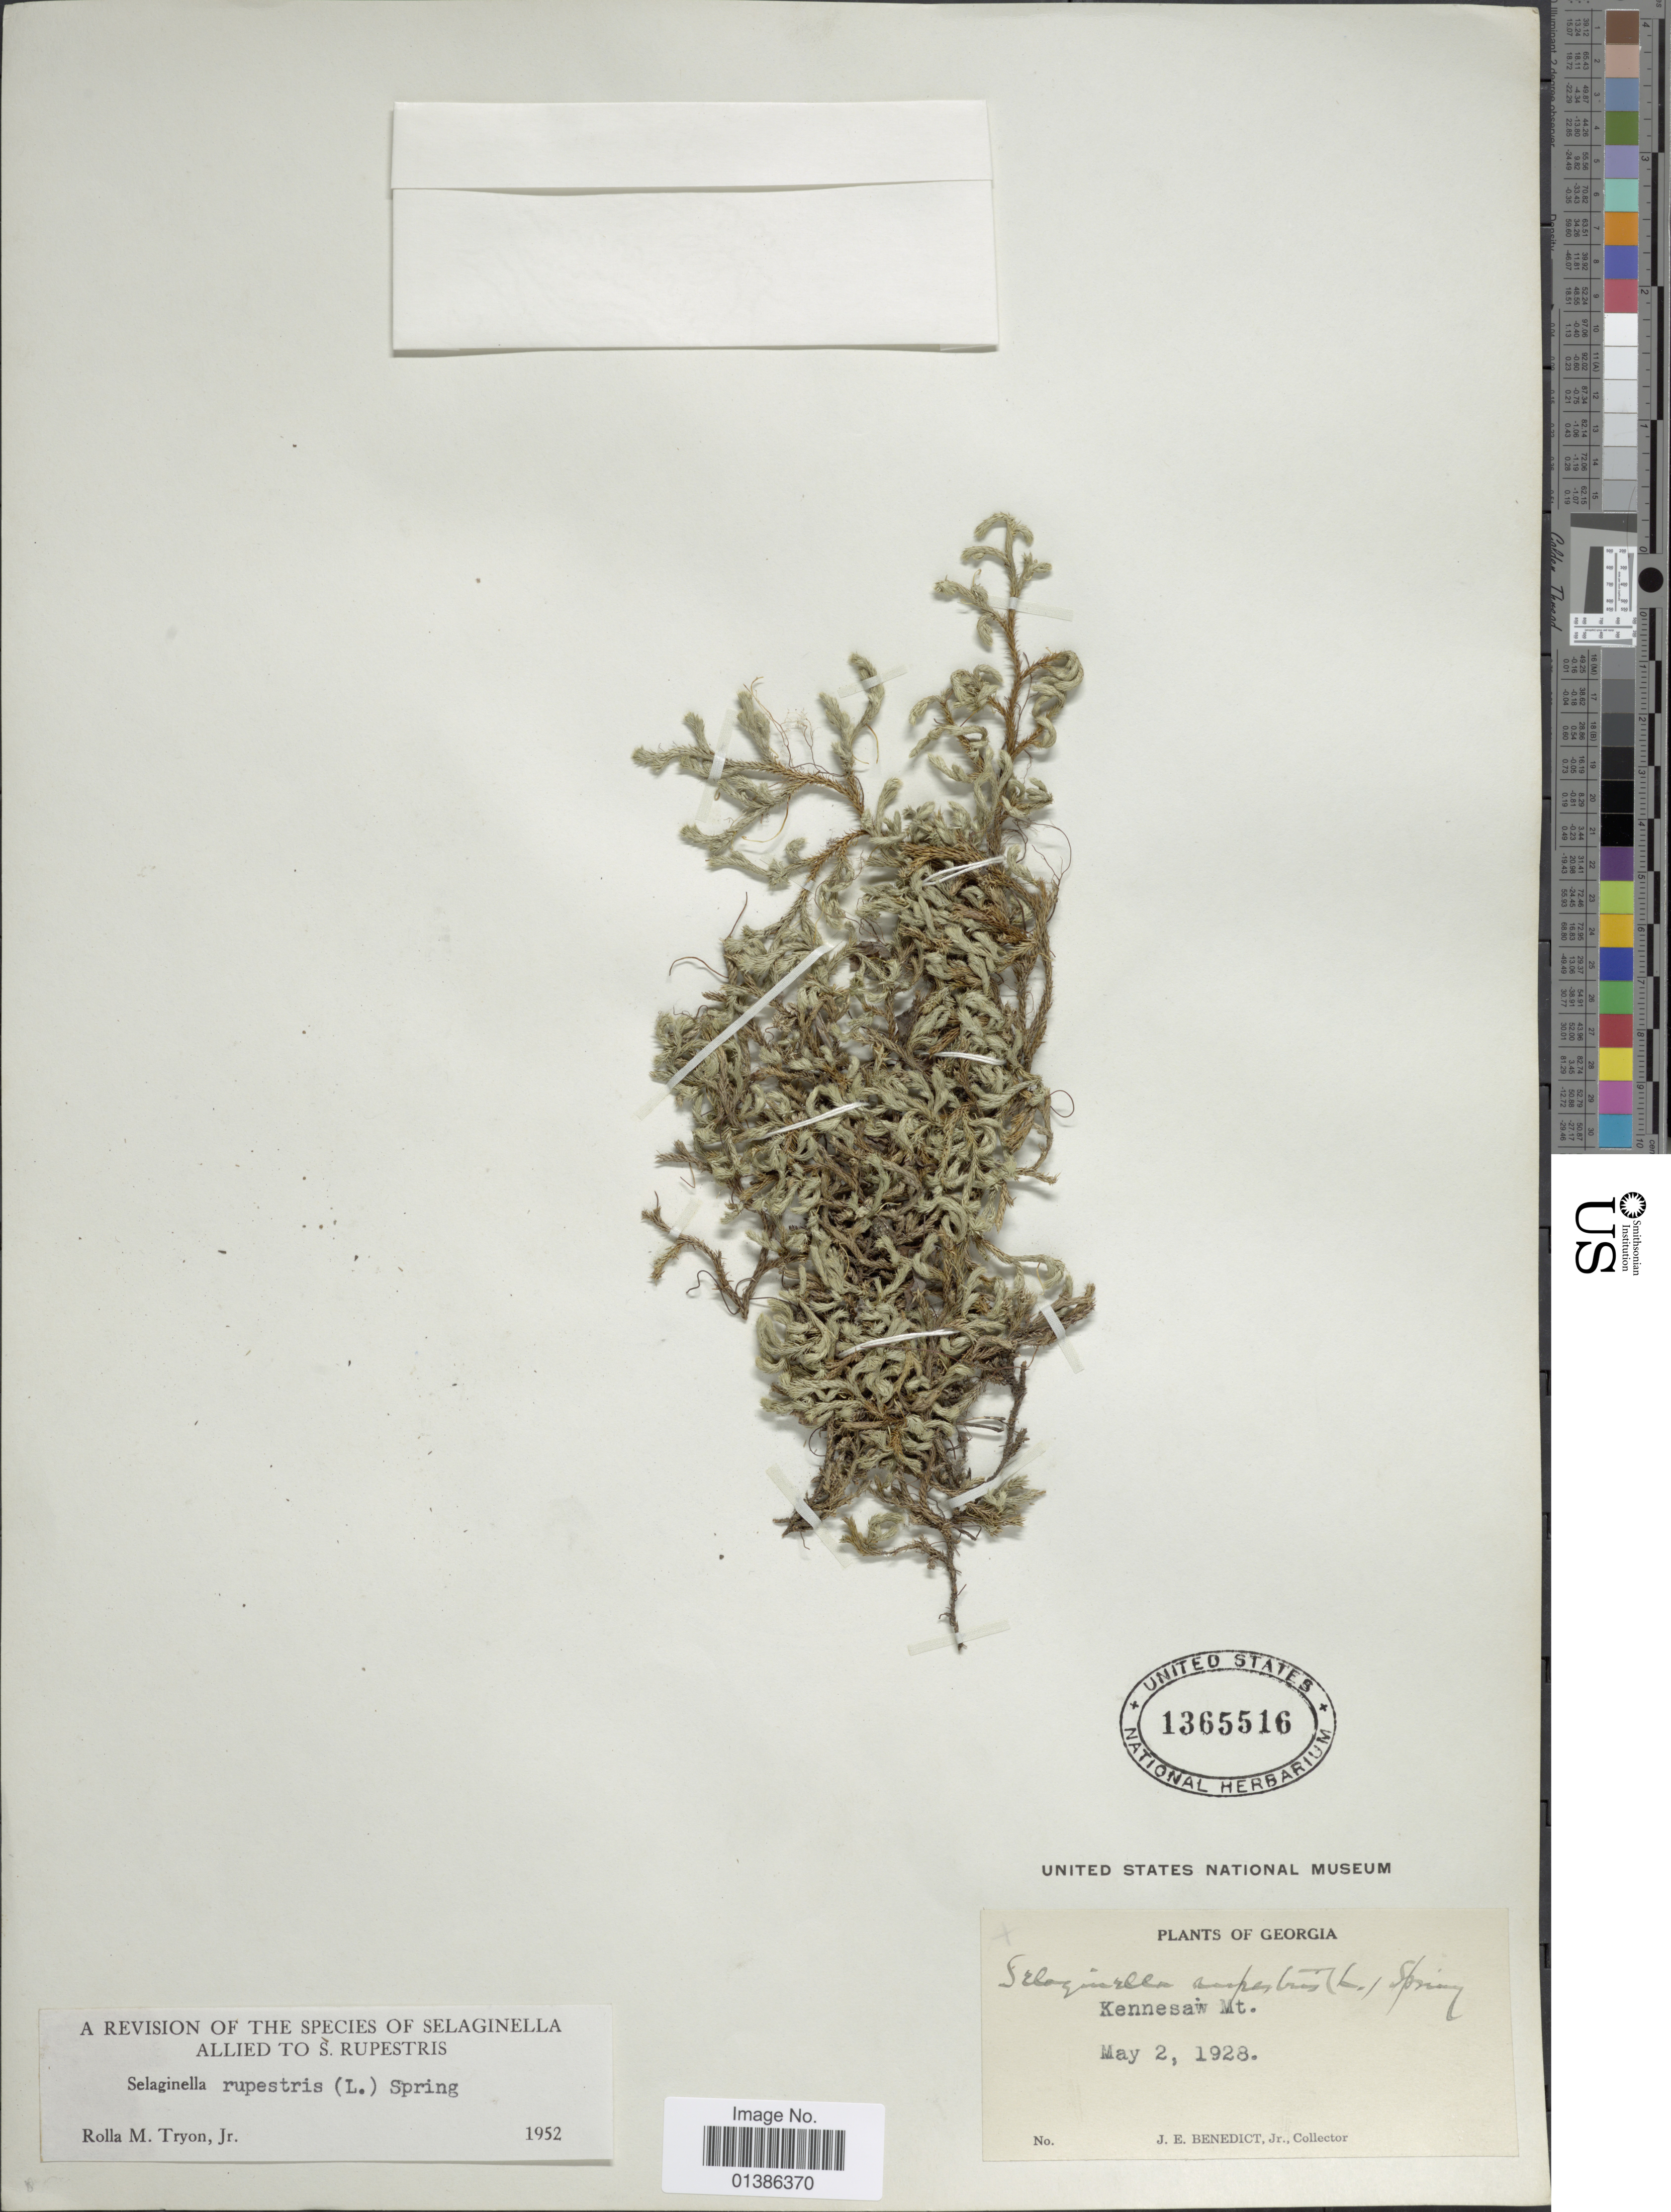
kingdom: Plantae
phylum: Tracheophyta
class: Lycopodiopsida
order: Selaginellales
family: Selaginellaceae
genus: Selaginella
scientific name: Selaginella rupestris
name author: (L.) Spring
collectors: J. Benedict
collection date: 1928-05-02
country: United States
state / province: Georgia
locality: Kennesaw Mt.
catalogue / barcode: US 1365516